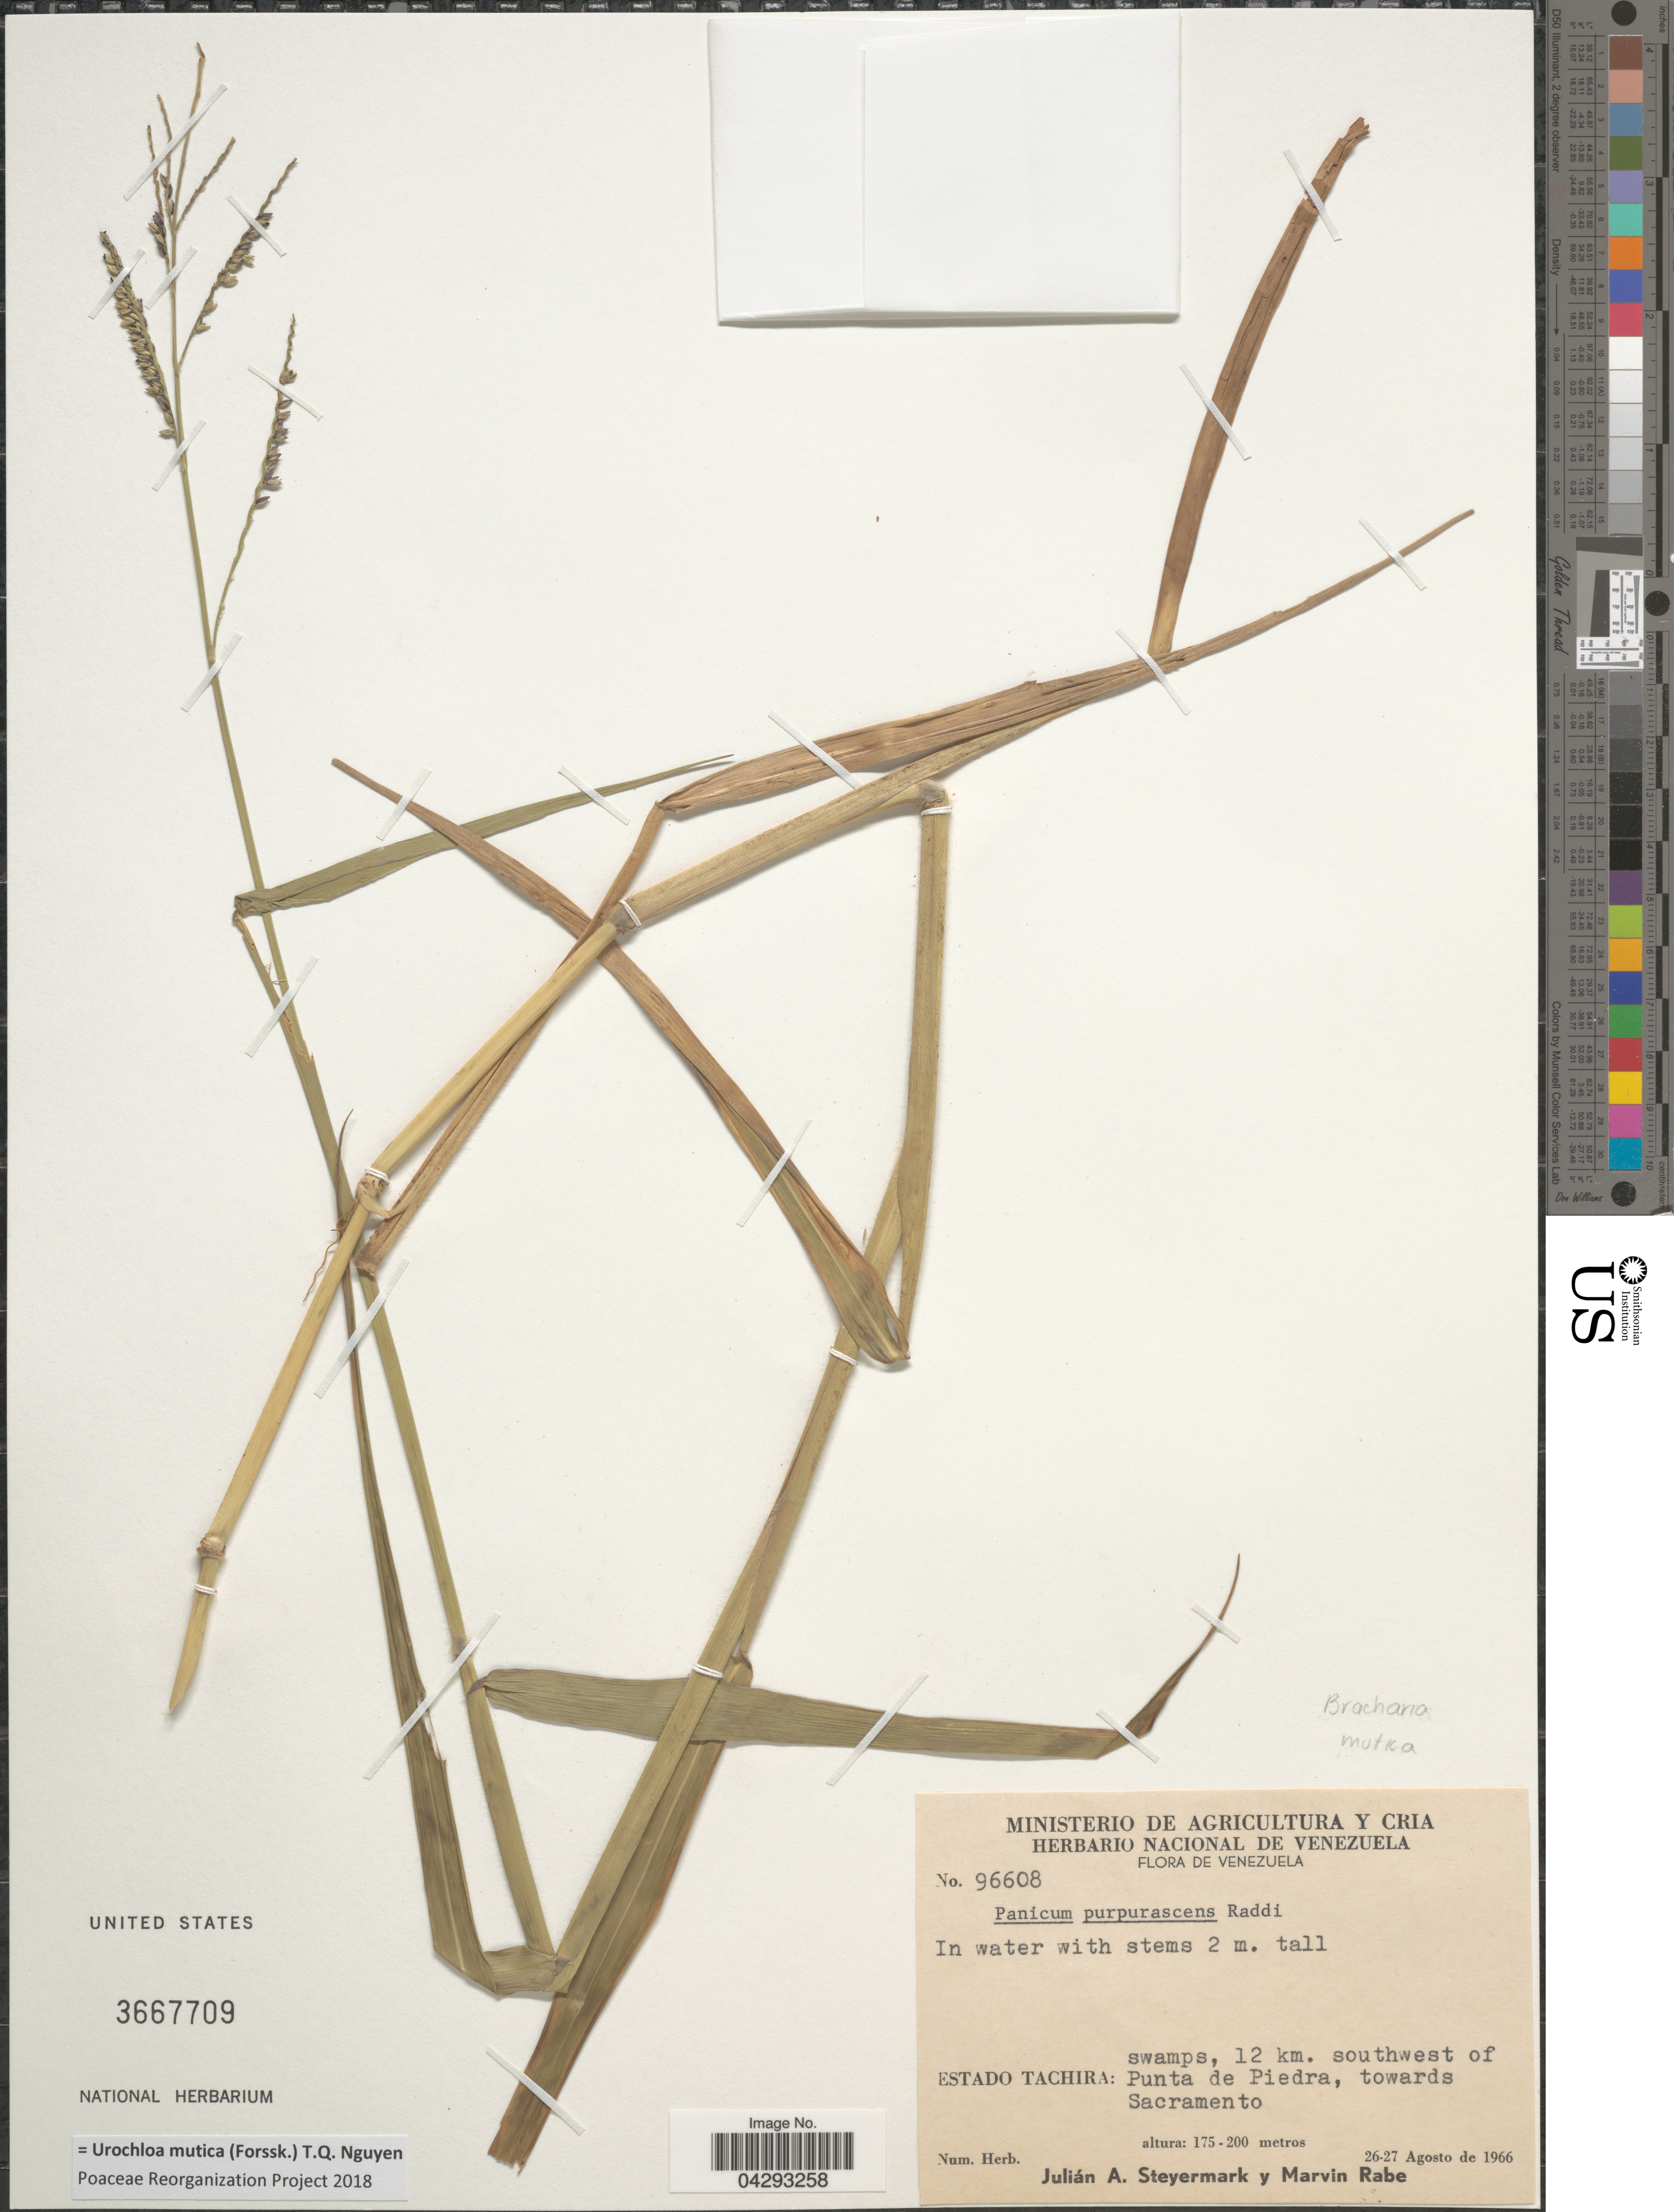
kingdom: Plantae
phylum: Tracheophyta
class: Liliopsida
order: Poales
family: Poaceae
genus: Urochloa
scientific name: Urochloa mutica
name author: (Forssk.) T.Q. Nguyen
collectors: J. Steyermark & M. Rabe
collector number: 96608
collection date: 1966-08-26/1966-08-27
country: Venezuela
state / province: Tachira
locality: Swamps, 12 kms. southwest of Punta de Piedra, towards Sacramento.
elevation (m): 175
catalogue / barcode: US 3667709